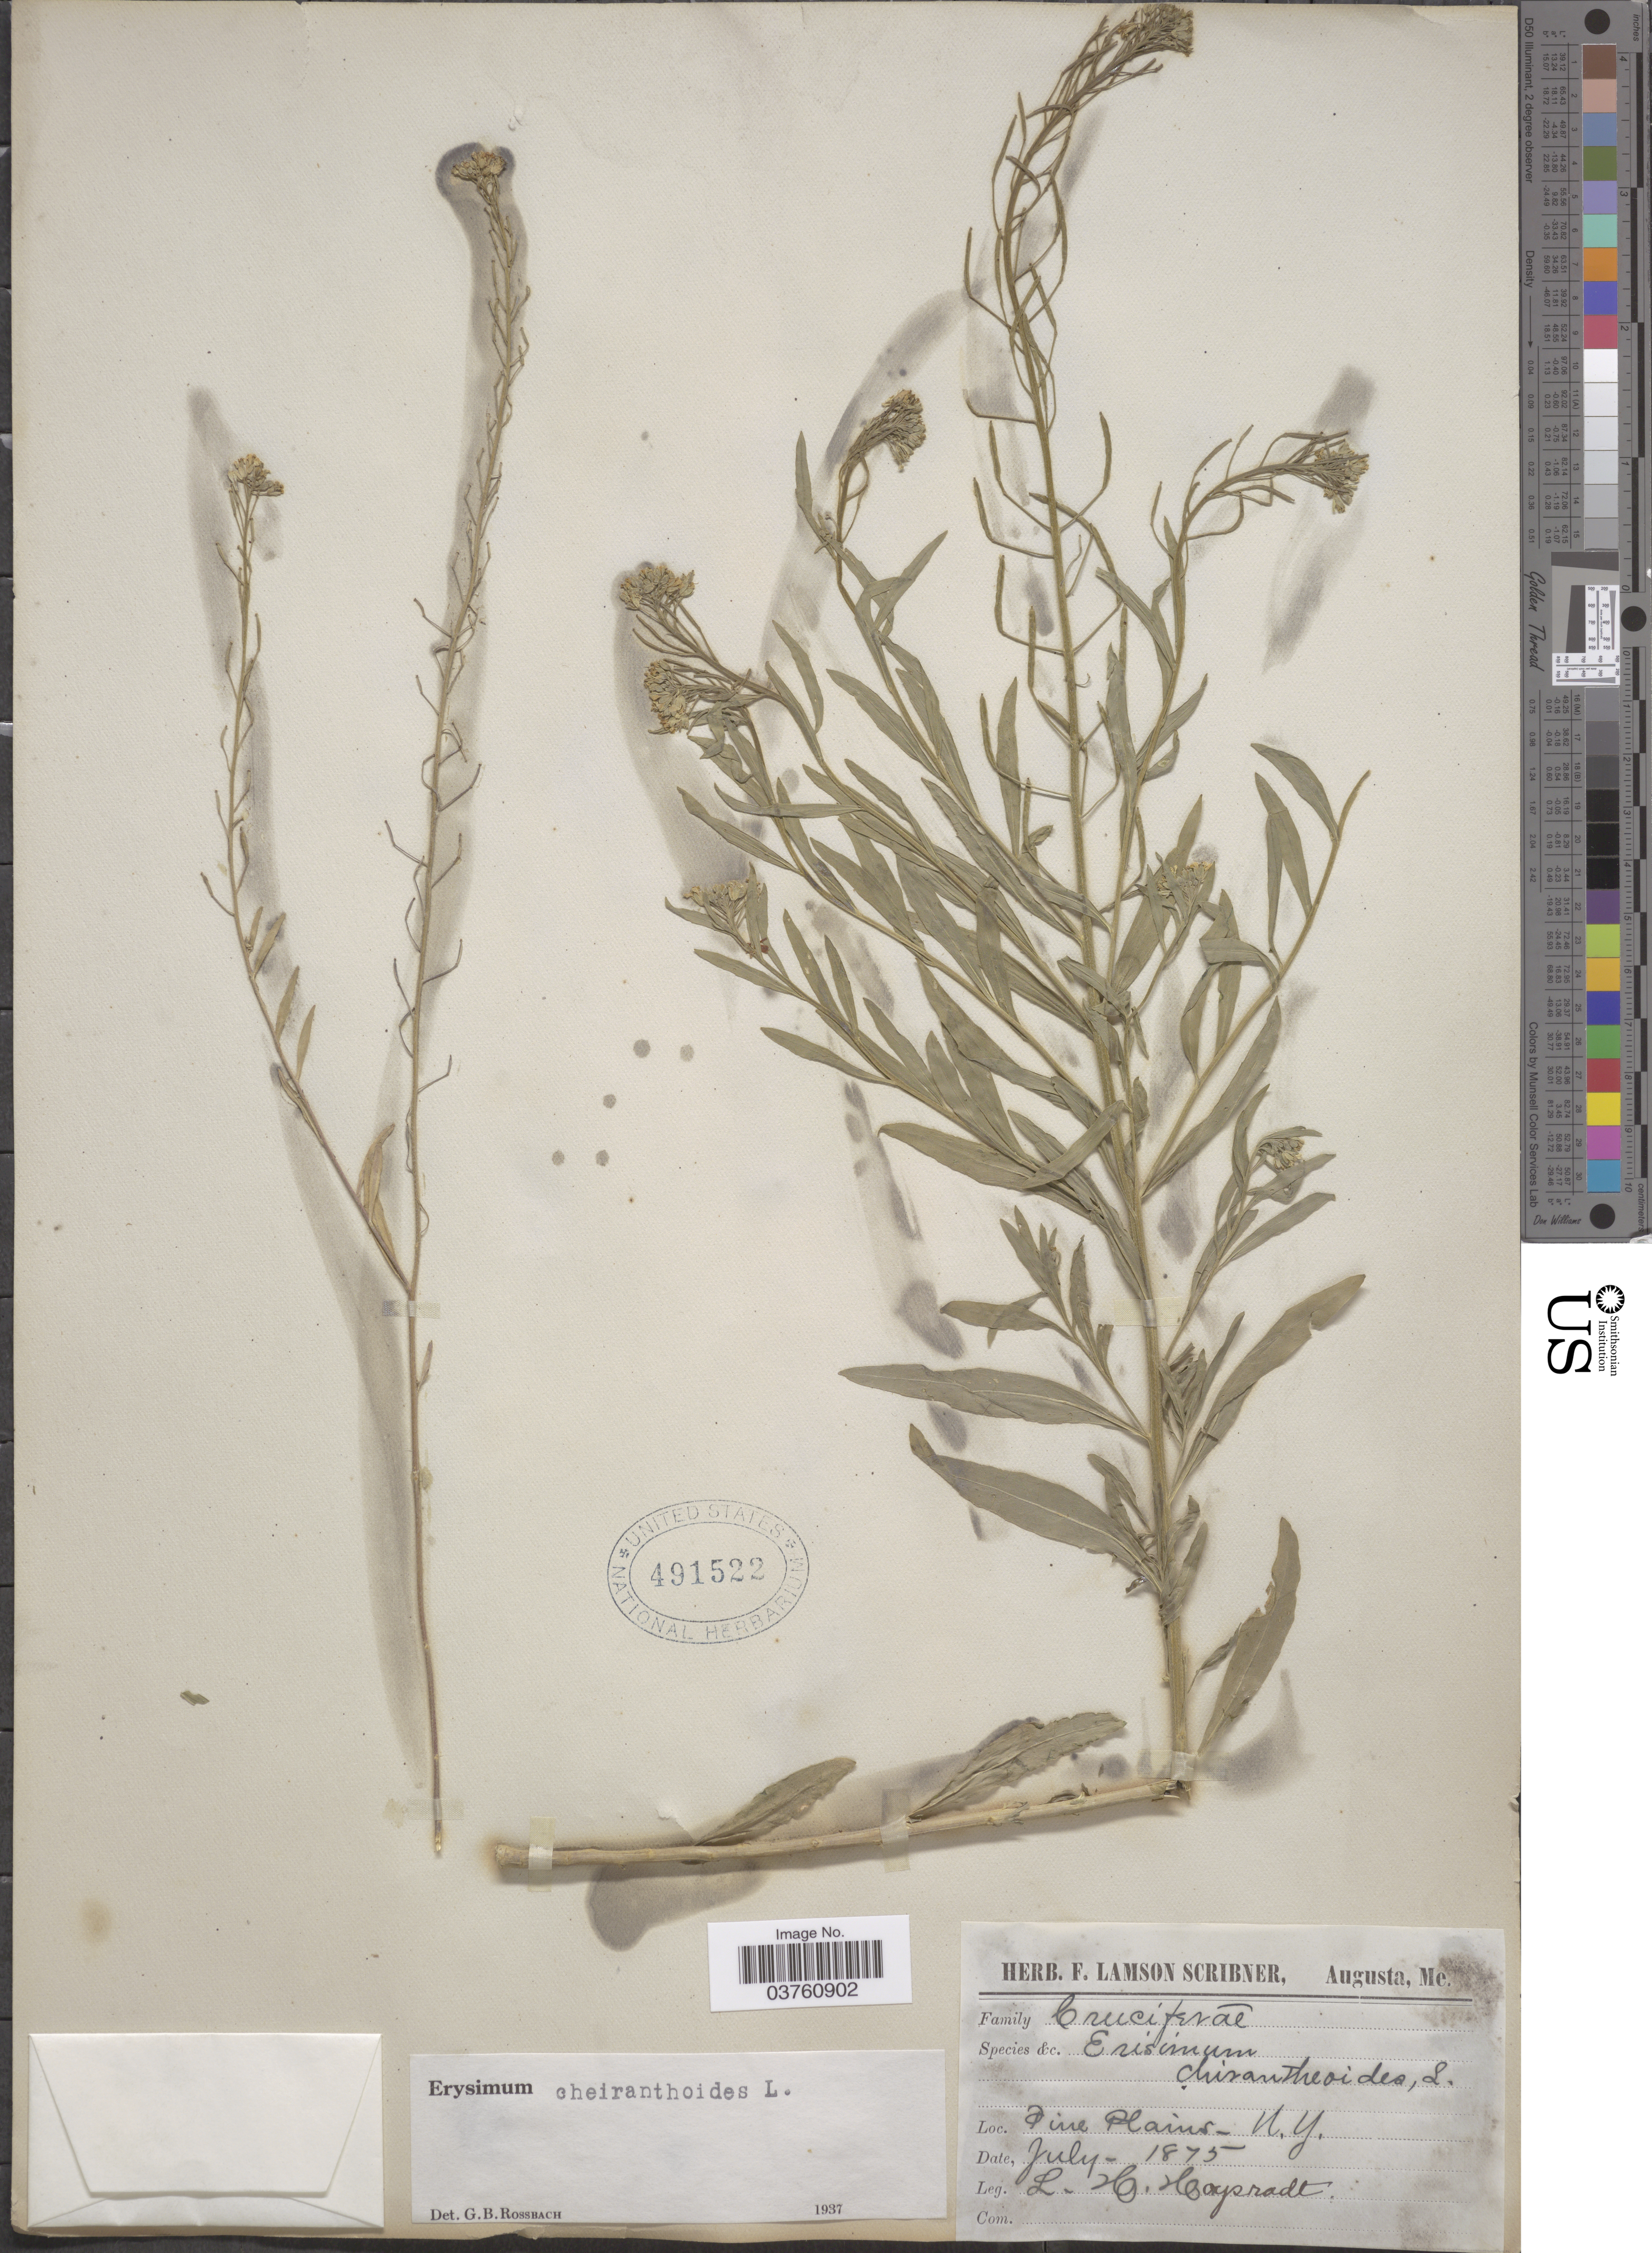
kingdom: Plantae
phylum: Tracheophyta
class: Magnoliopsida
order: Brassicales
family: Brassicaceae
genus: Erysimum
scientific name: Erysimum cheiranthoides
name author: L.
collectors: L. Hoysradt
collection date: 1875-07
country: United States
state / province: New York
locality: Pine Plains.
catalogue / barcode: US 491522